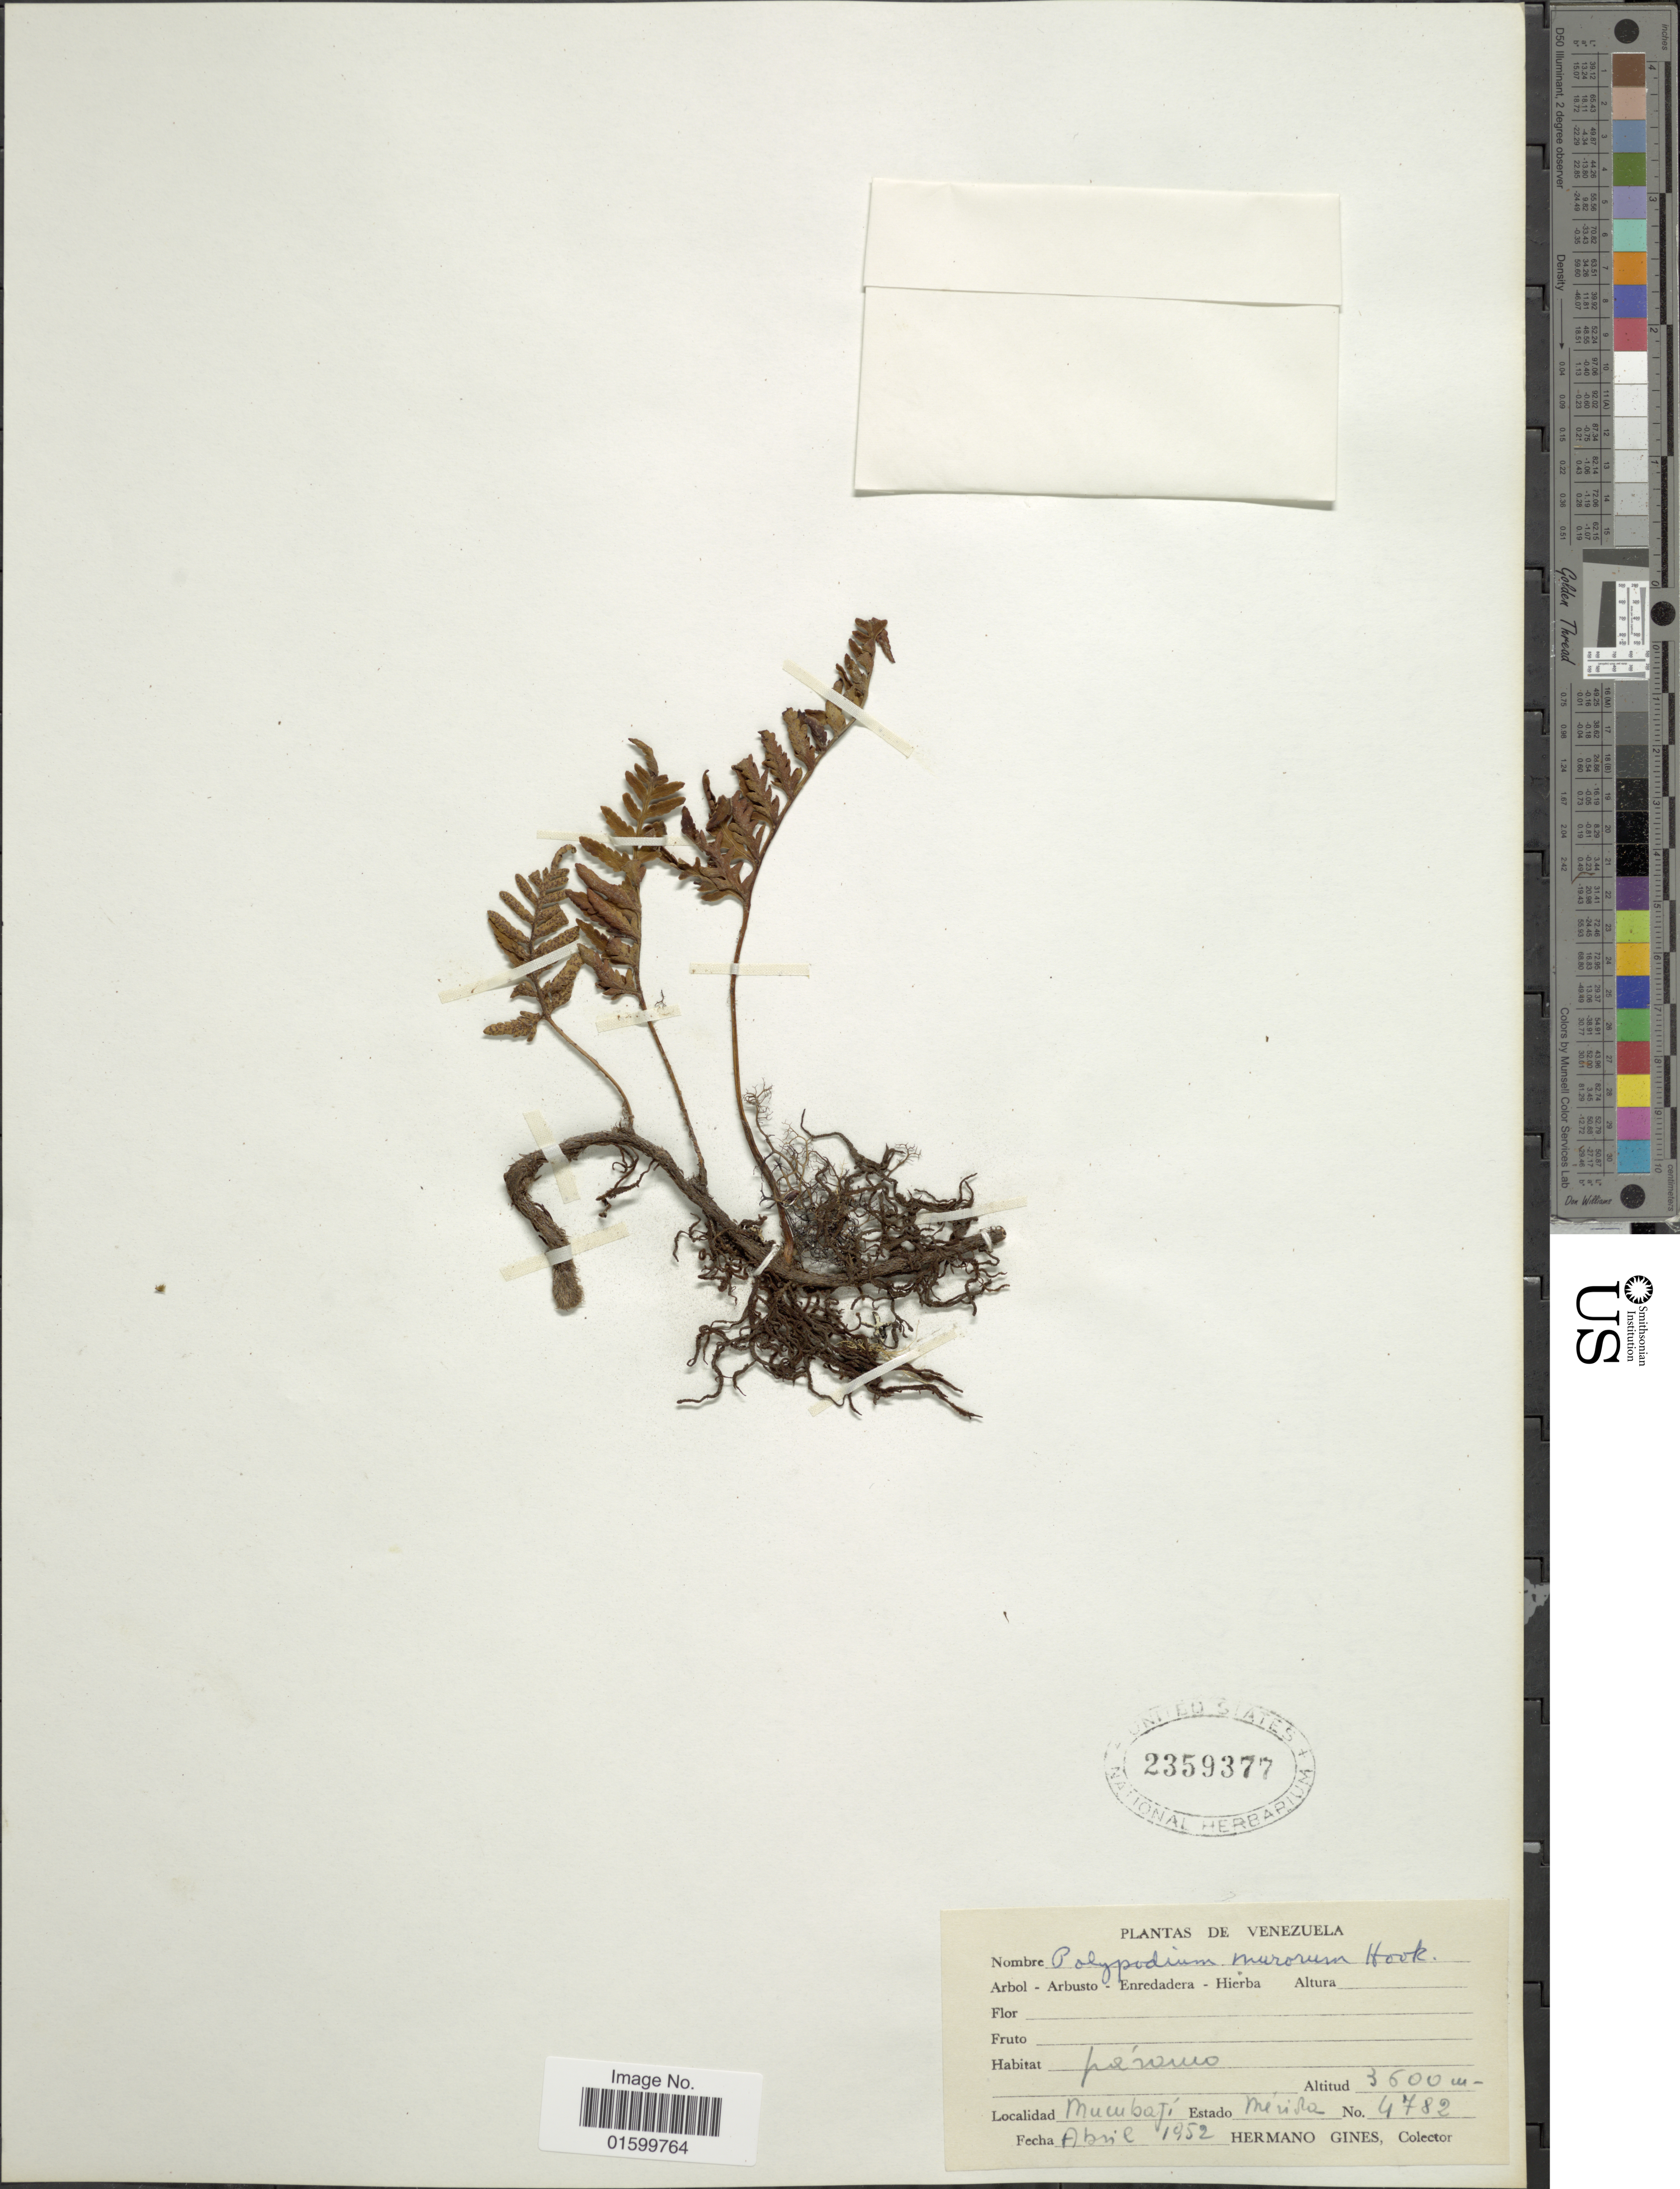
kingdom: Plantae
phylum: Tracheophyta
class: Polypodiopsida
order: Polypodiales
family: Polypodiaceae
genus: Pleopeltis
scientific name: Pleopeltis murorum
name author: (Hook.) A.R. Sm. & Tejero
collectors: Bro. Gines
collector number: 4782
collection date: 1952-04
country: Venezuela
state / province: Mérida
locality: Mumbaji, Estado Merida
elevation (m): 360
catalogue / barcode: US 2359377